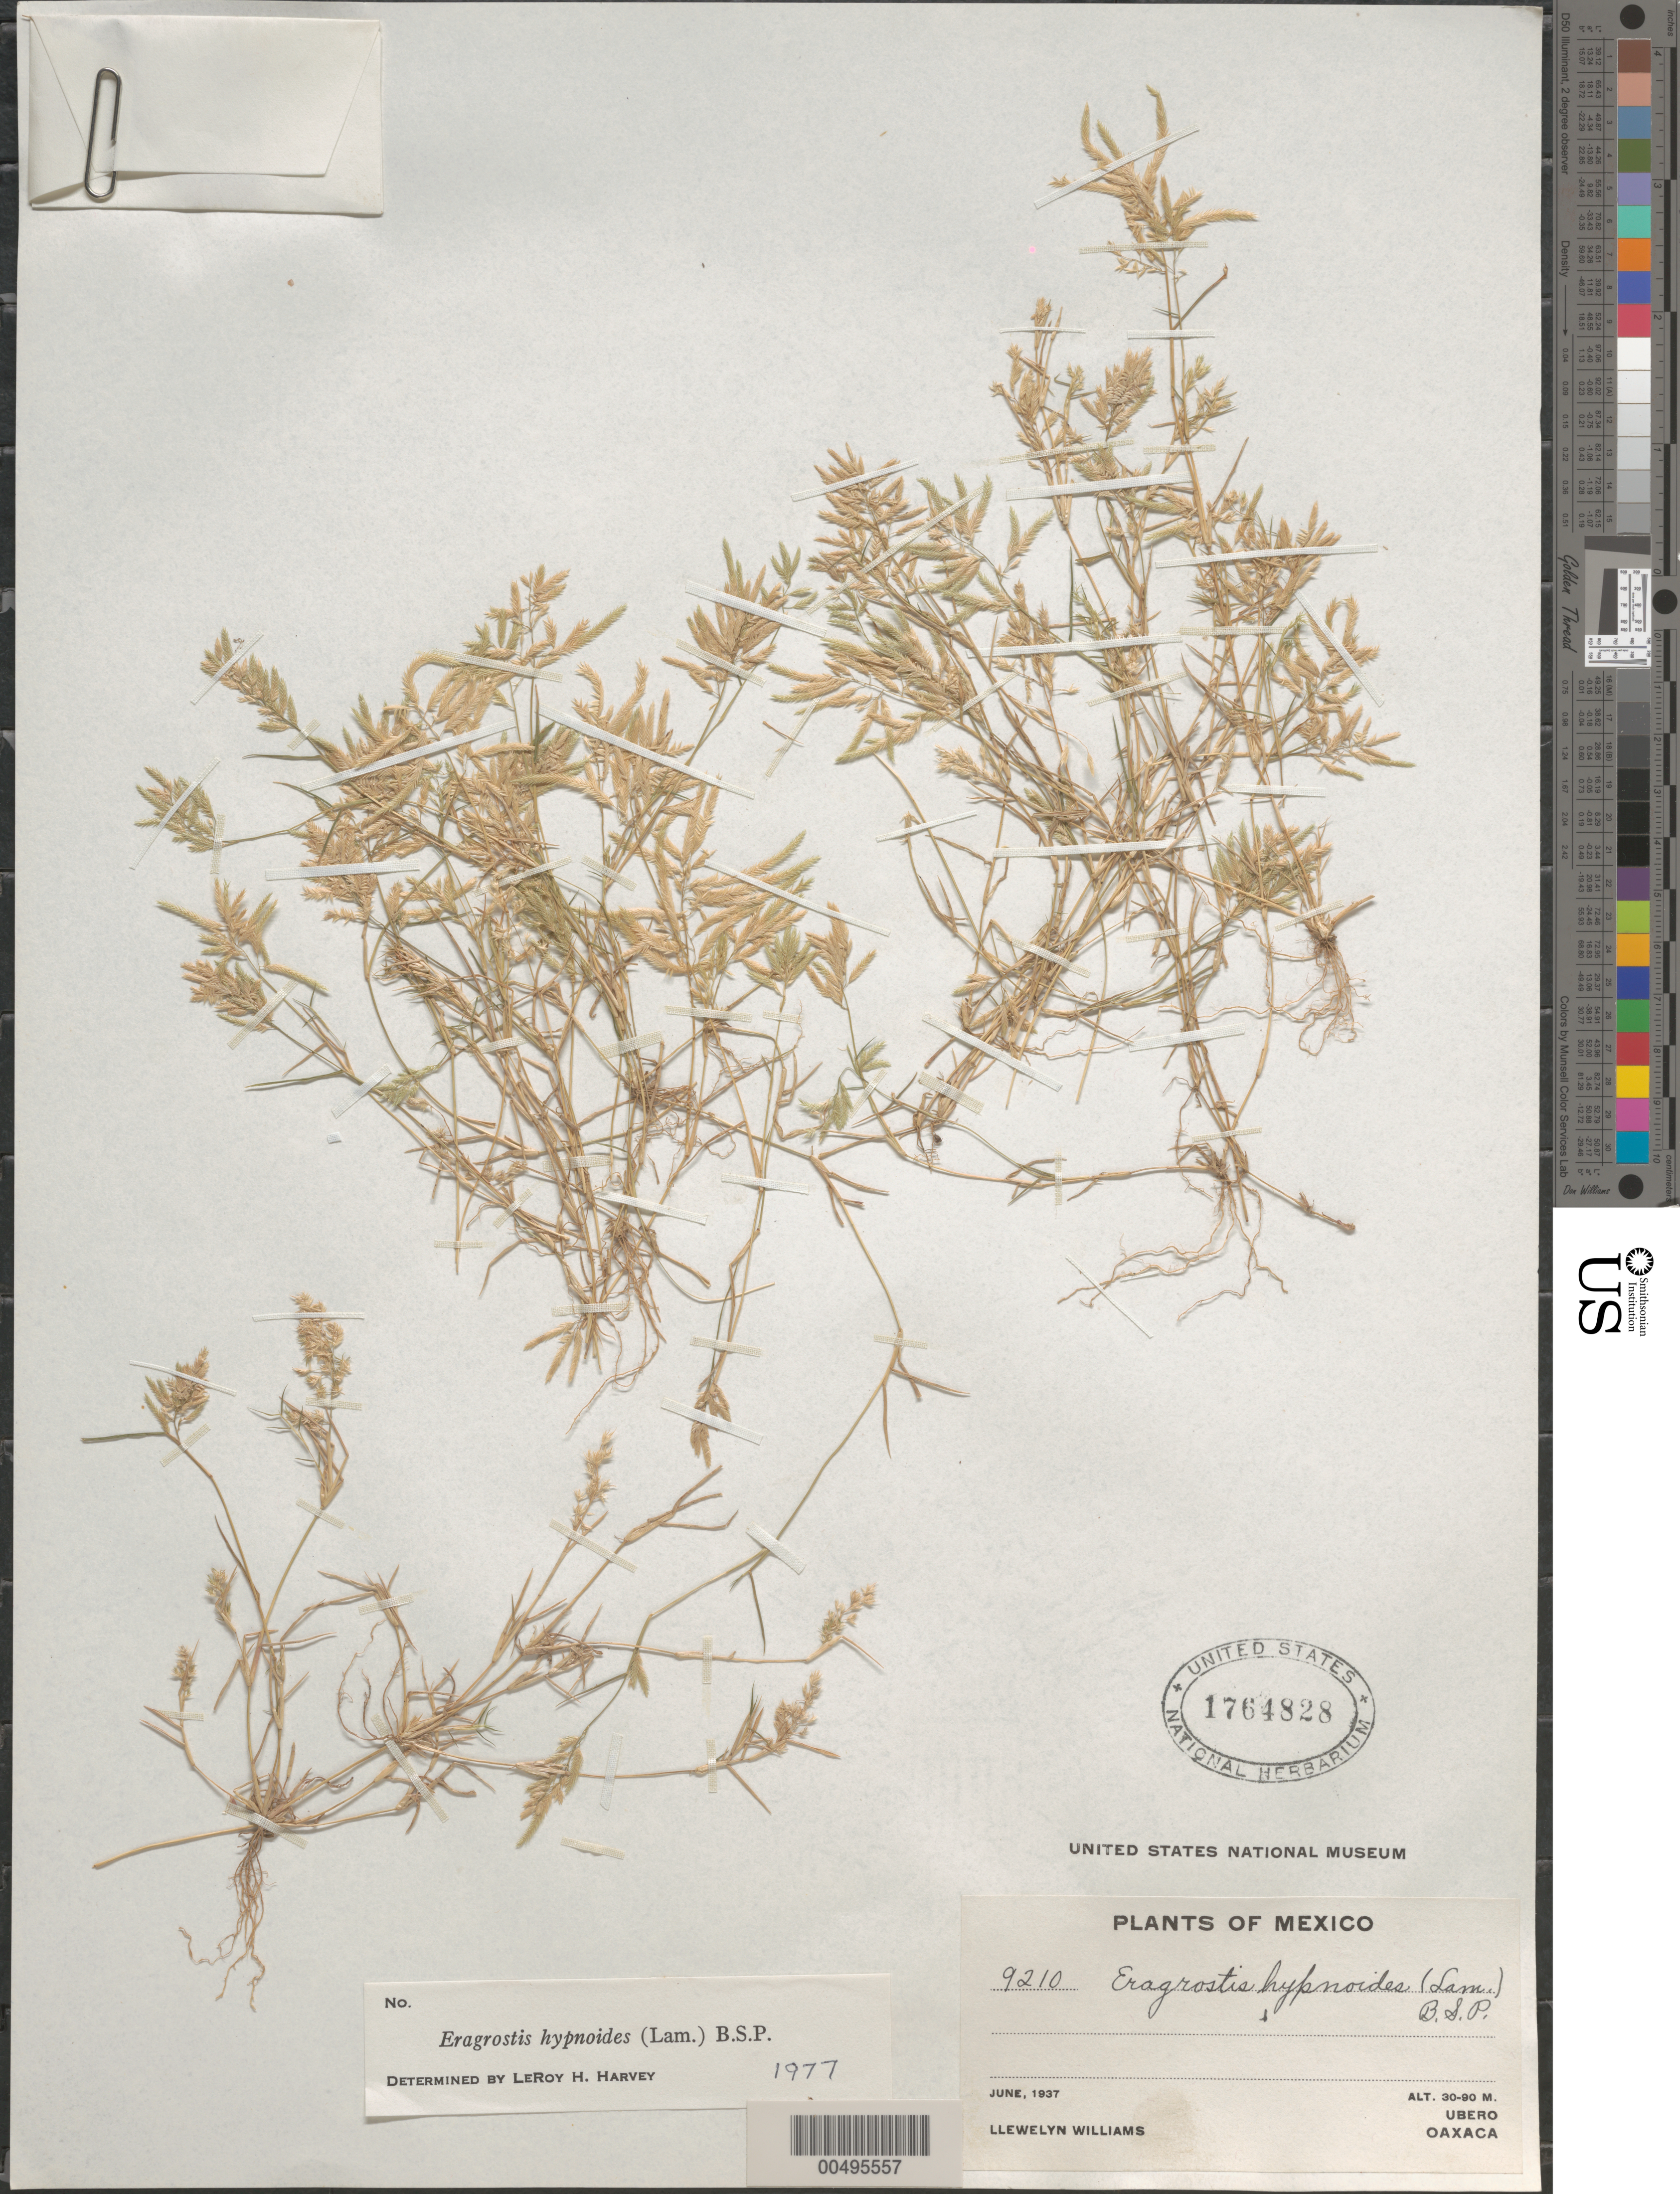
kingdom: Plantae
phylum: Tracheophyta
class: Liliopsida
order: Poales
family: Poaceae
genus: Eragrostis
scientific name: Eragrostis hypnoides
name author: (Lam.) Britton, Stearns & Poggenb.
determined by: Harvey, L. H.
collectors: Ll. Williams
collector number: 9210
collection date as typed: Jun 1937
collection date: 1937-06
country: Mexico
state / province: Oaxaca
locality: Ubero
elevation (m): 30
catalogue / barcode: US 1764828